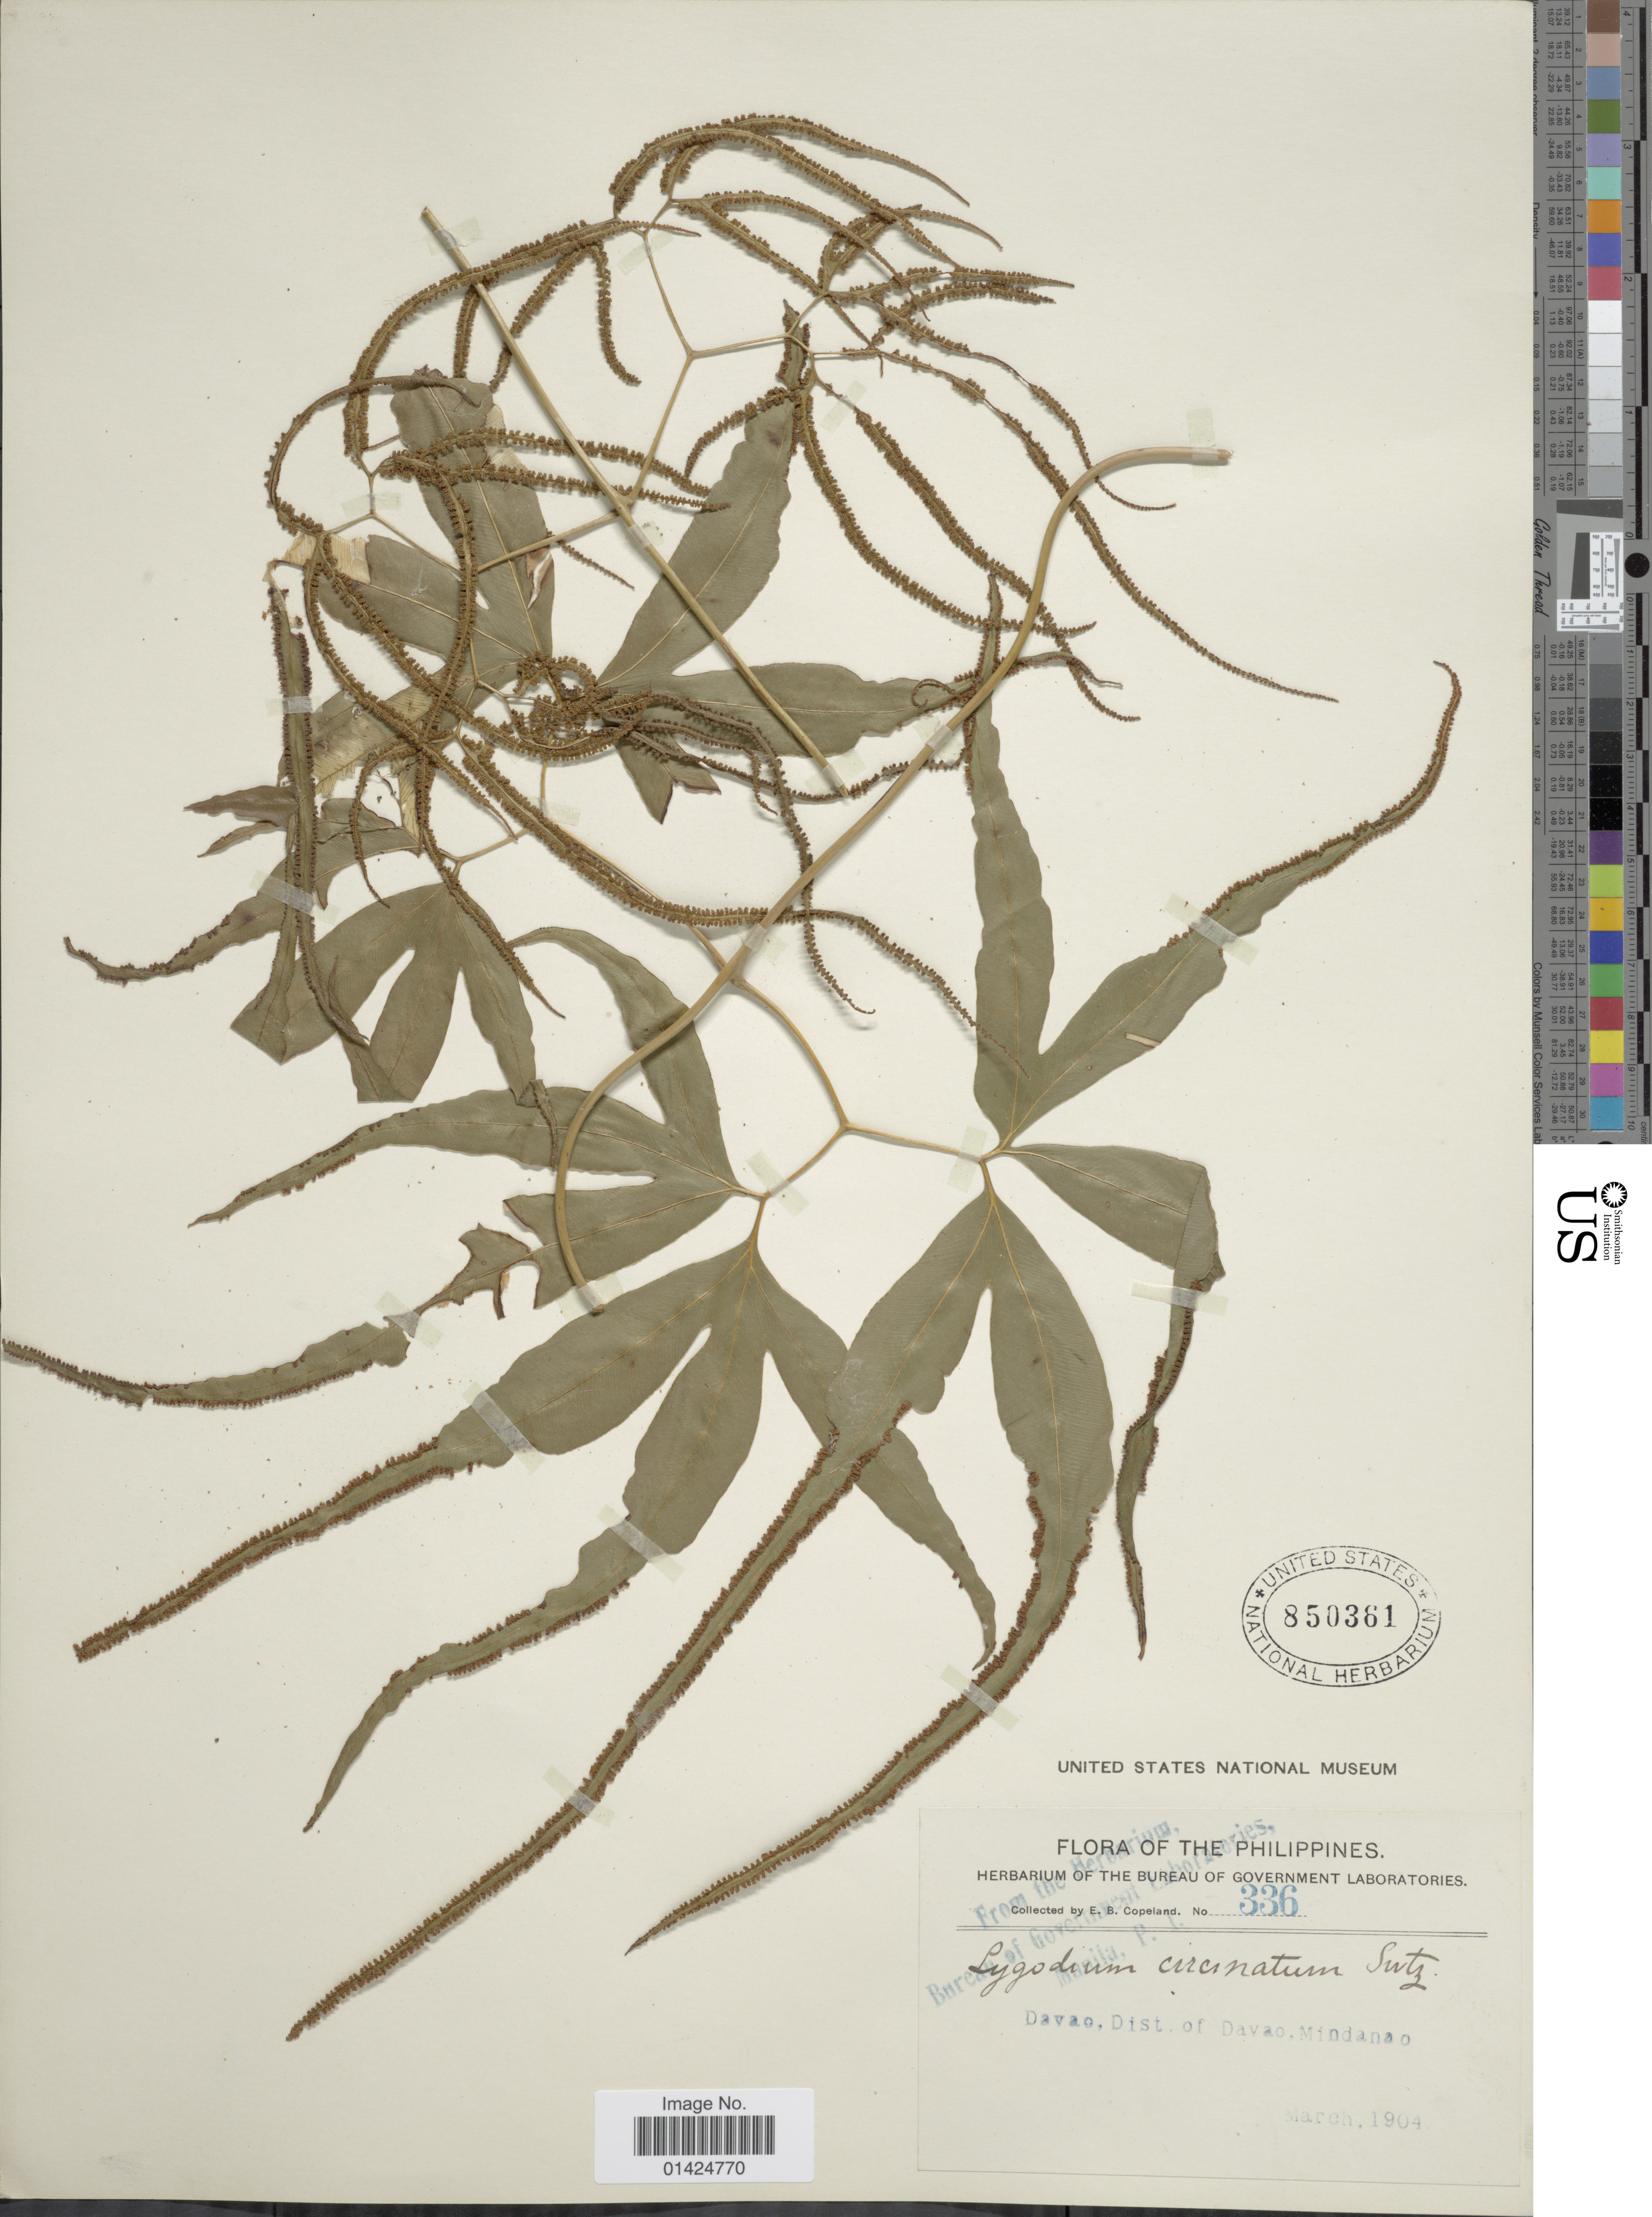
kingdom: Plantae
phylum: Tracheophyta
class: Polypodiopsida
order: Schizaeales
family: Lygodiaceae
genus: Lygodium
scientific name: Lygodium circinnatum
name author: (Burm. f.) Sw.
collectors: E. B. Copeland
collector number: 336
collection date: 1904-03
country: Philippines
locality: Davao. Distr. of Davao,Mindanao.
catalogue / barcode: US 850361